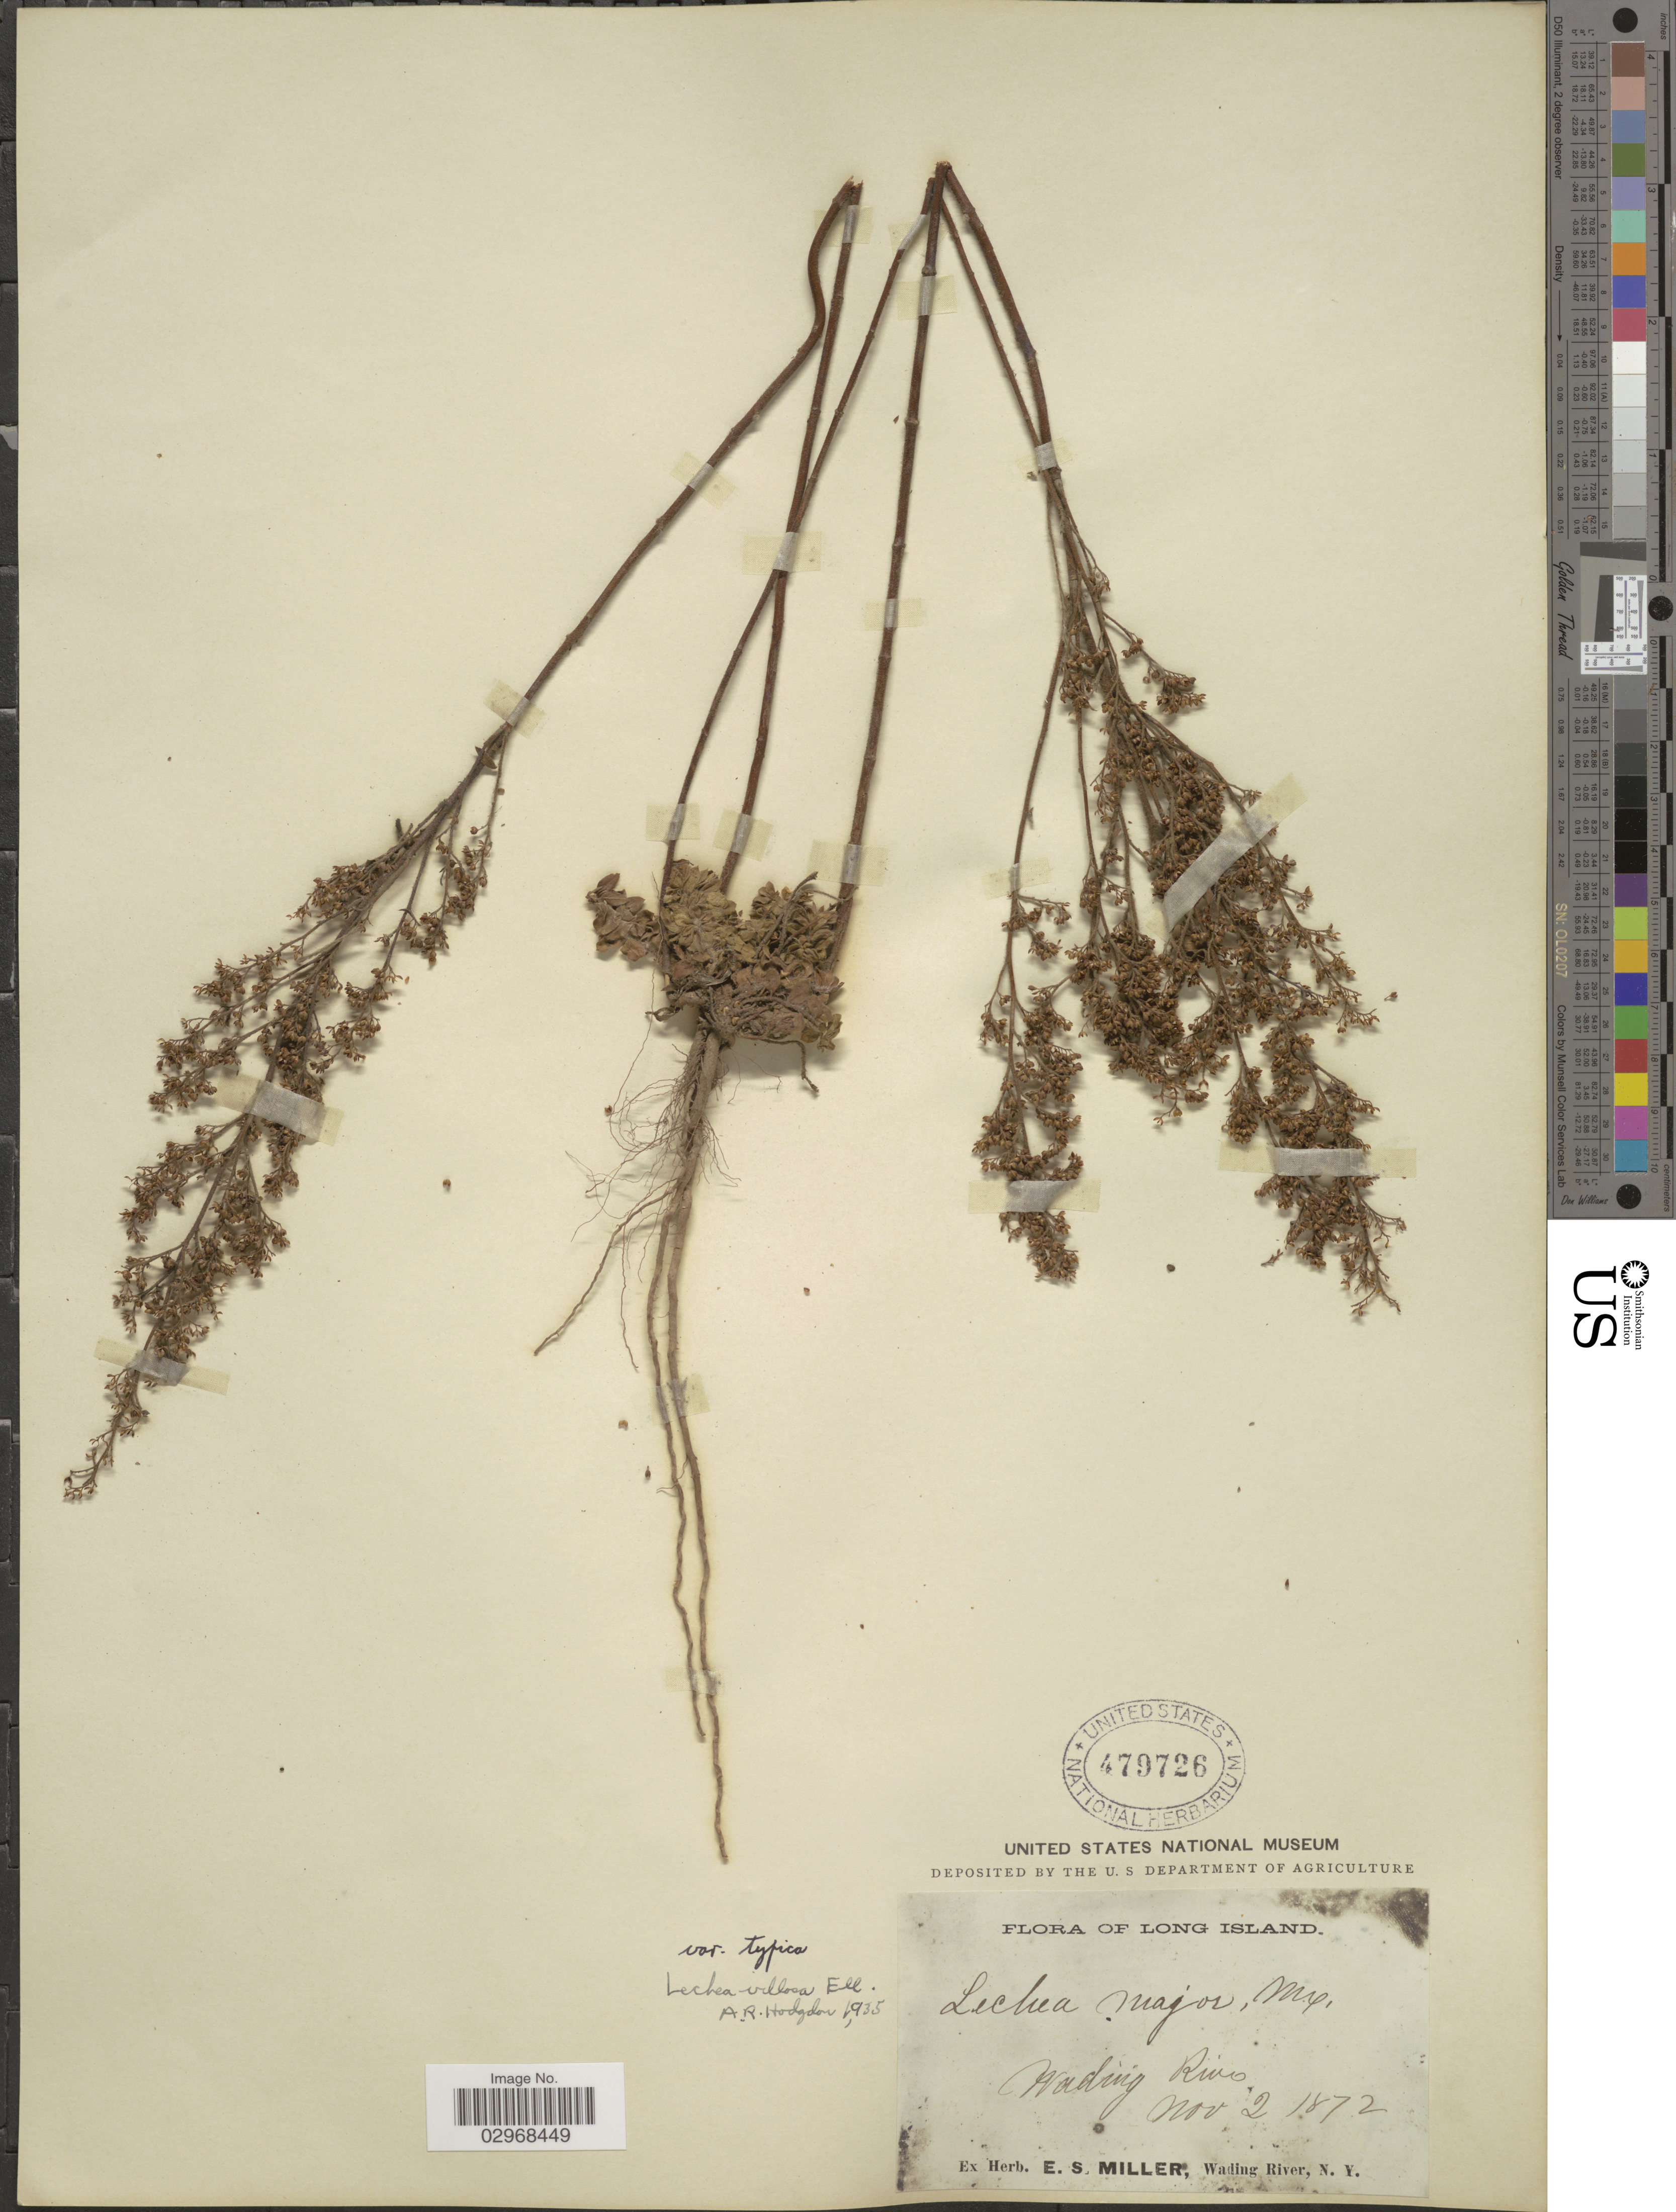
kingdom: Plantae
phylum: Tracheophyta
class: Magnoliopsida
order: Malvales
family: Cistaceae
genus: Lechea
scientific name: Lechea villosa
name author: Elliott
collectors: ex herb. E. S. Miller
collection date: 1872-11-02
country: United States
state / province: New York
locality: Long Island, Wading River.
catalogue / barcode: US 479726